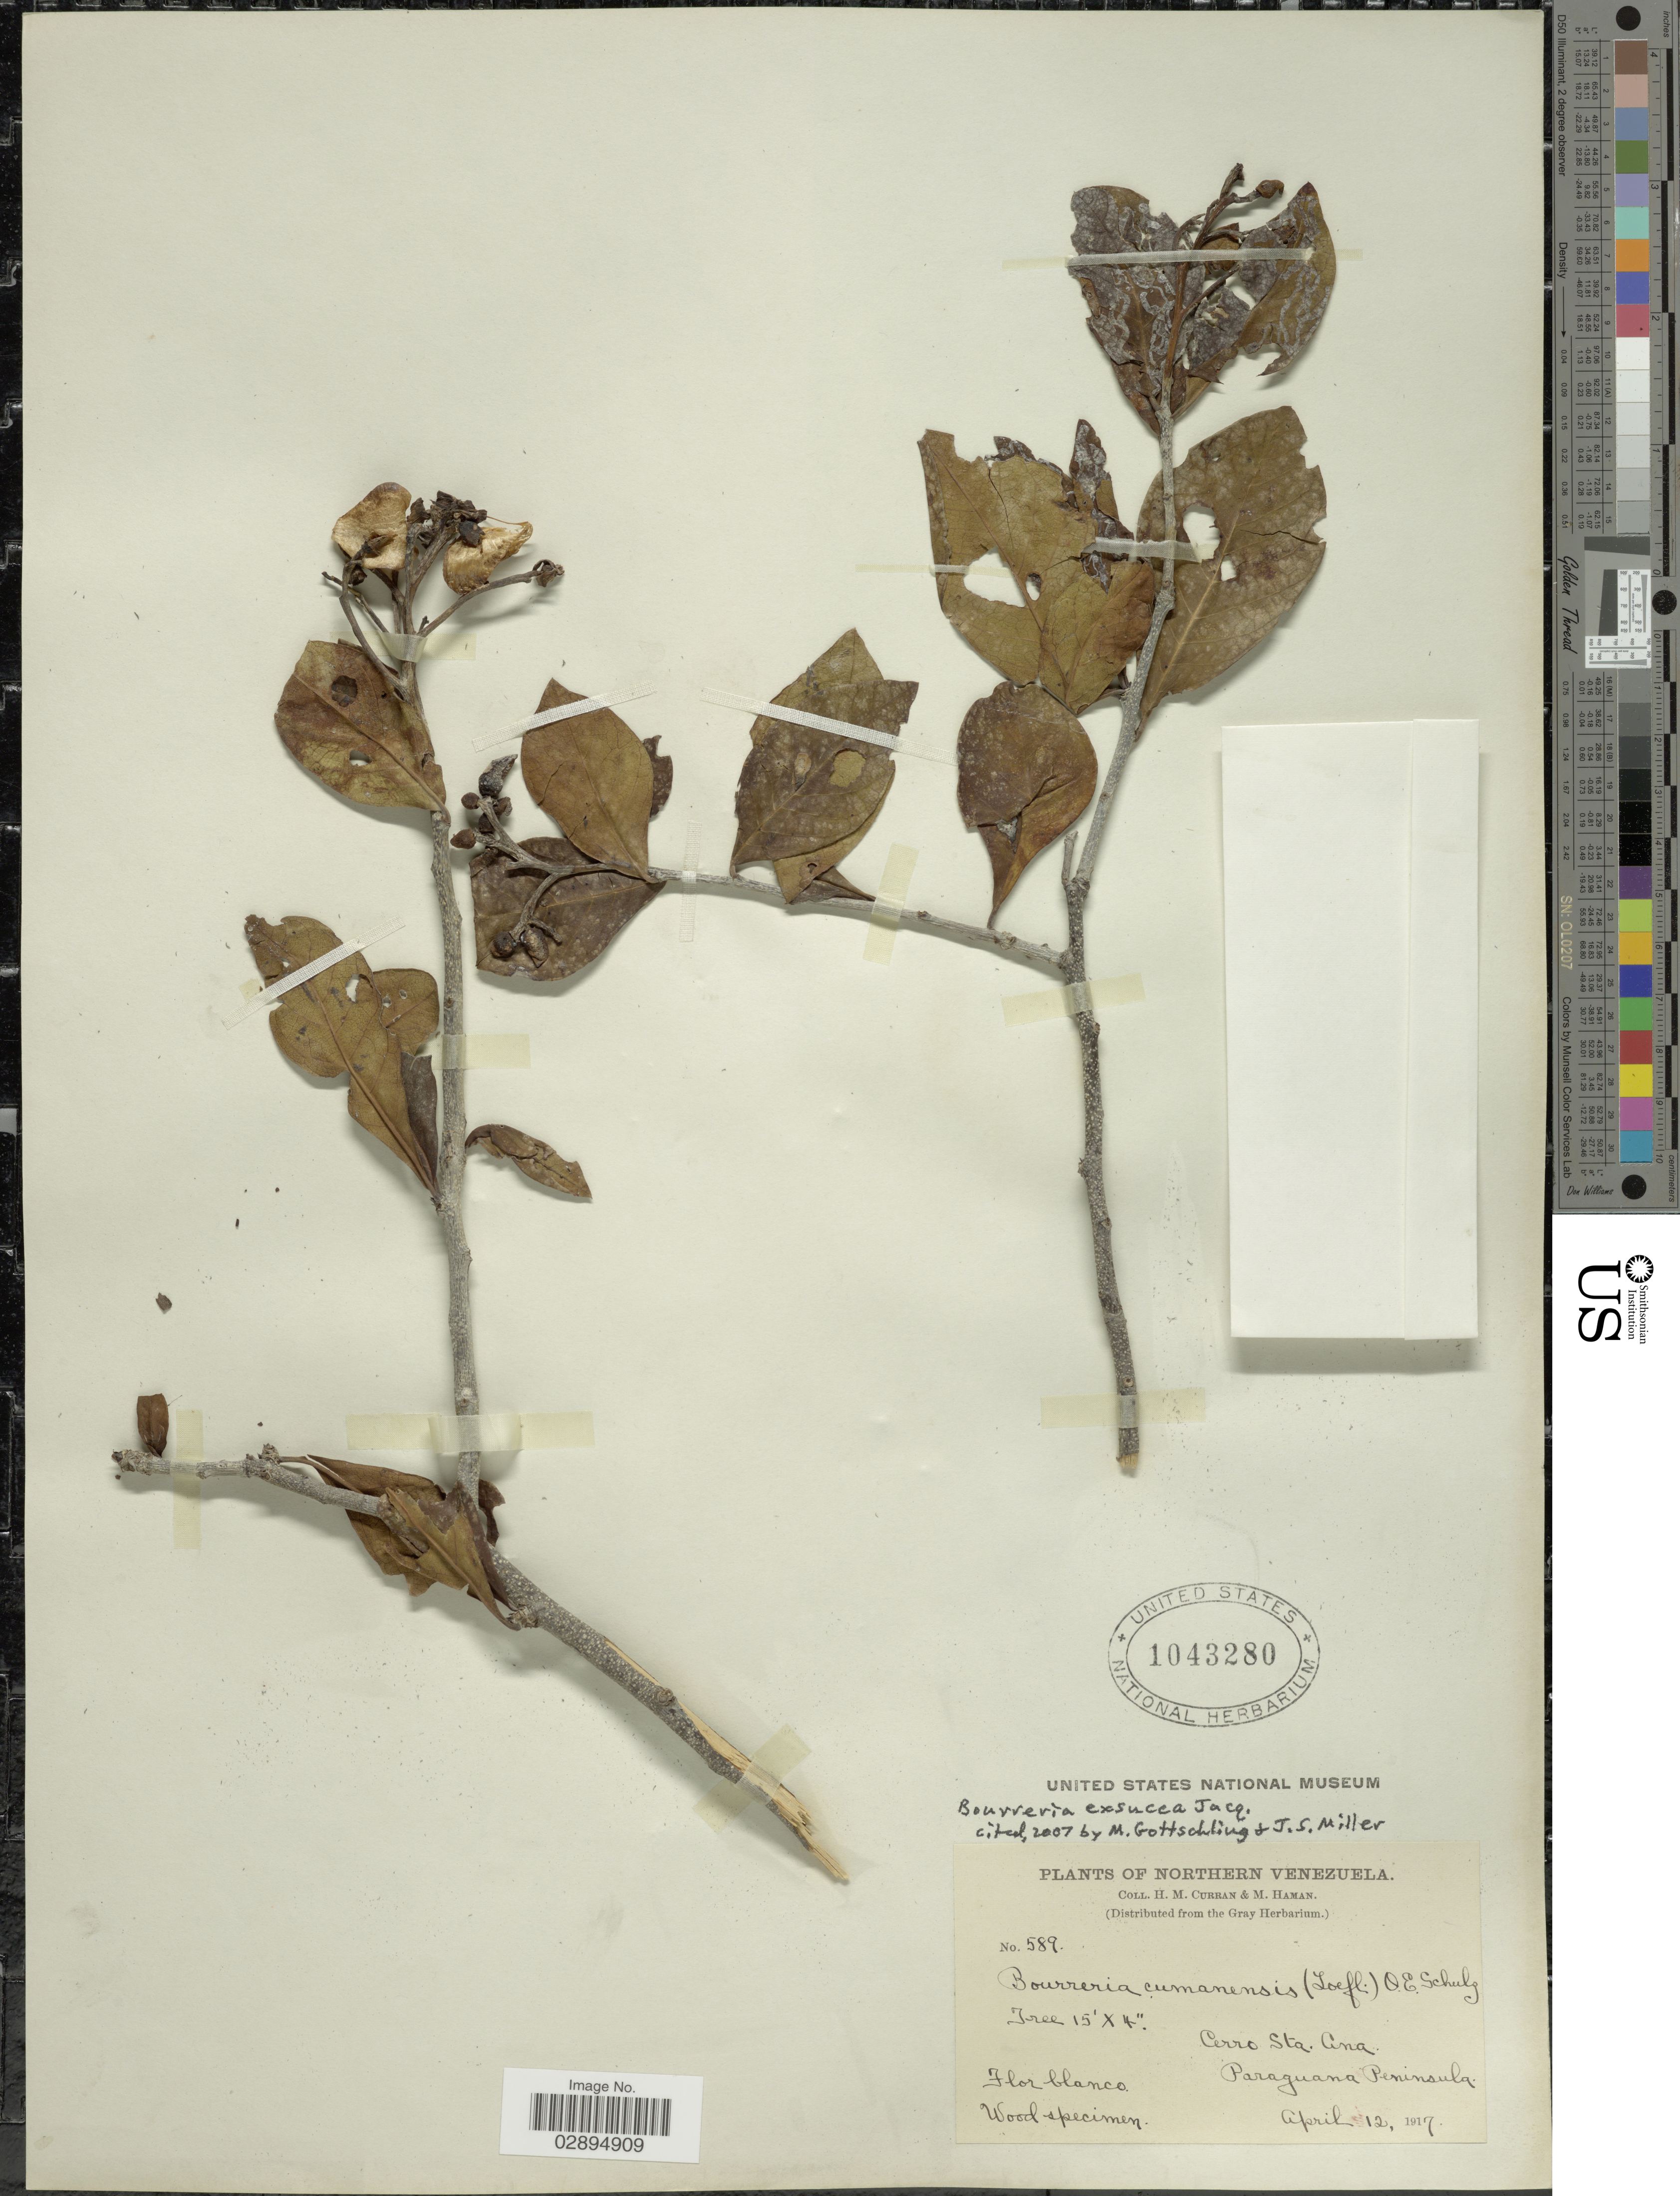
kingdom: Plantae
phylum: Tracheophyta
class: Magnoliopsida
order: Boraginales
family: Ehretiaceae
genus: Bourreria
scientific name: Bourreria exsucca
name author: (L.) Jacq.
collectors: H. M. Curran & M. Haman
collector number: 589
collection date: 1917-04-12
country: Venezuela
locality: Northern Venezuela. Cerro Sta. Ana. Paraguana Peninsula.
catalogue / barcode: US 1043280